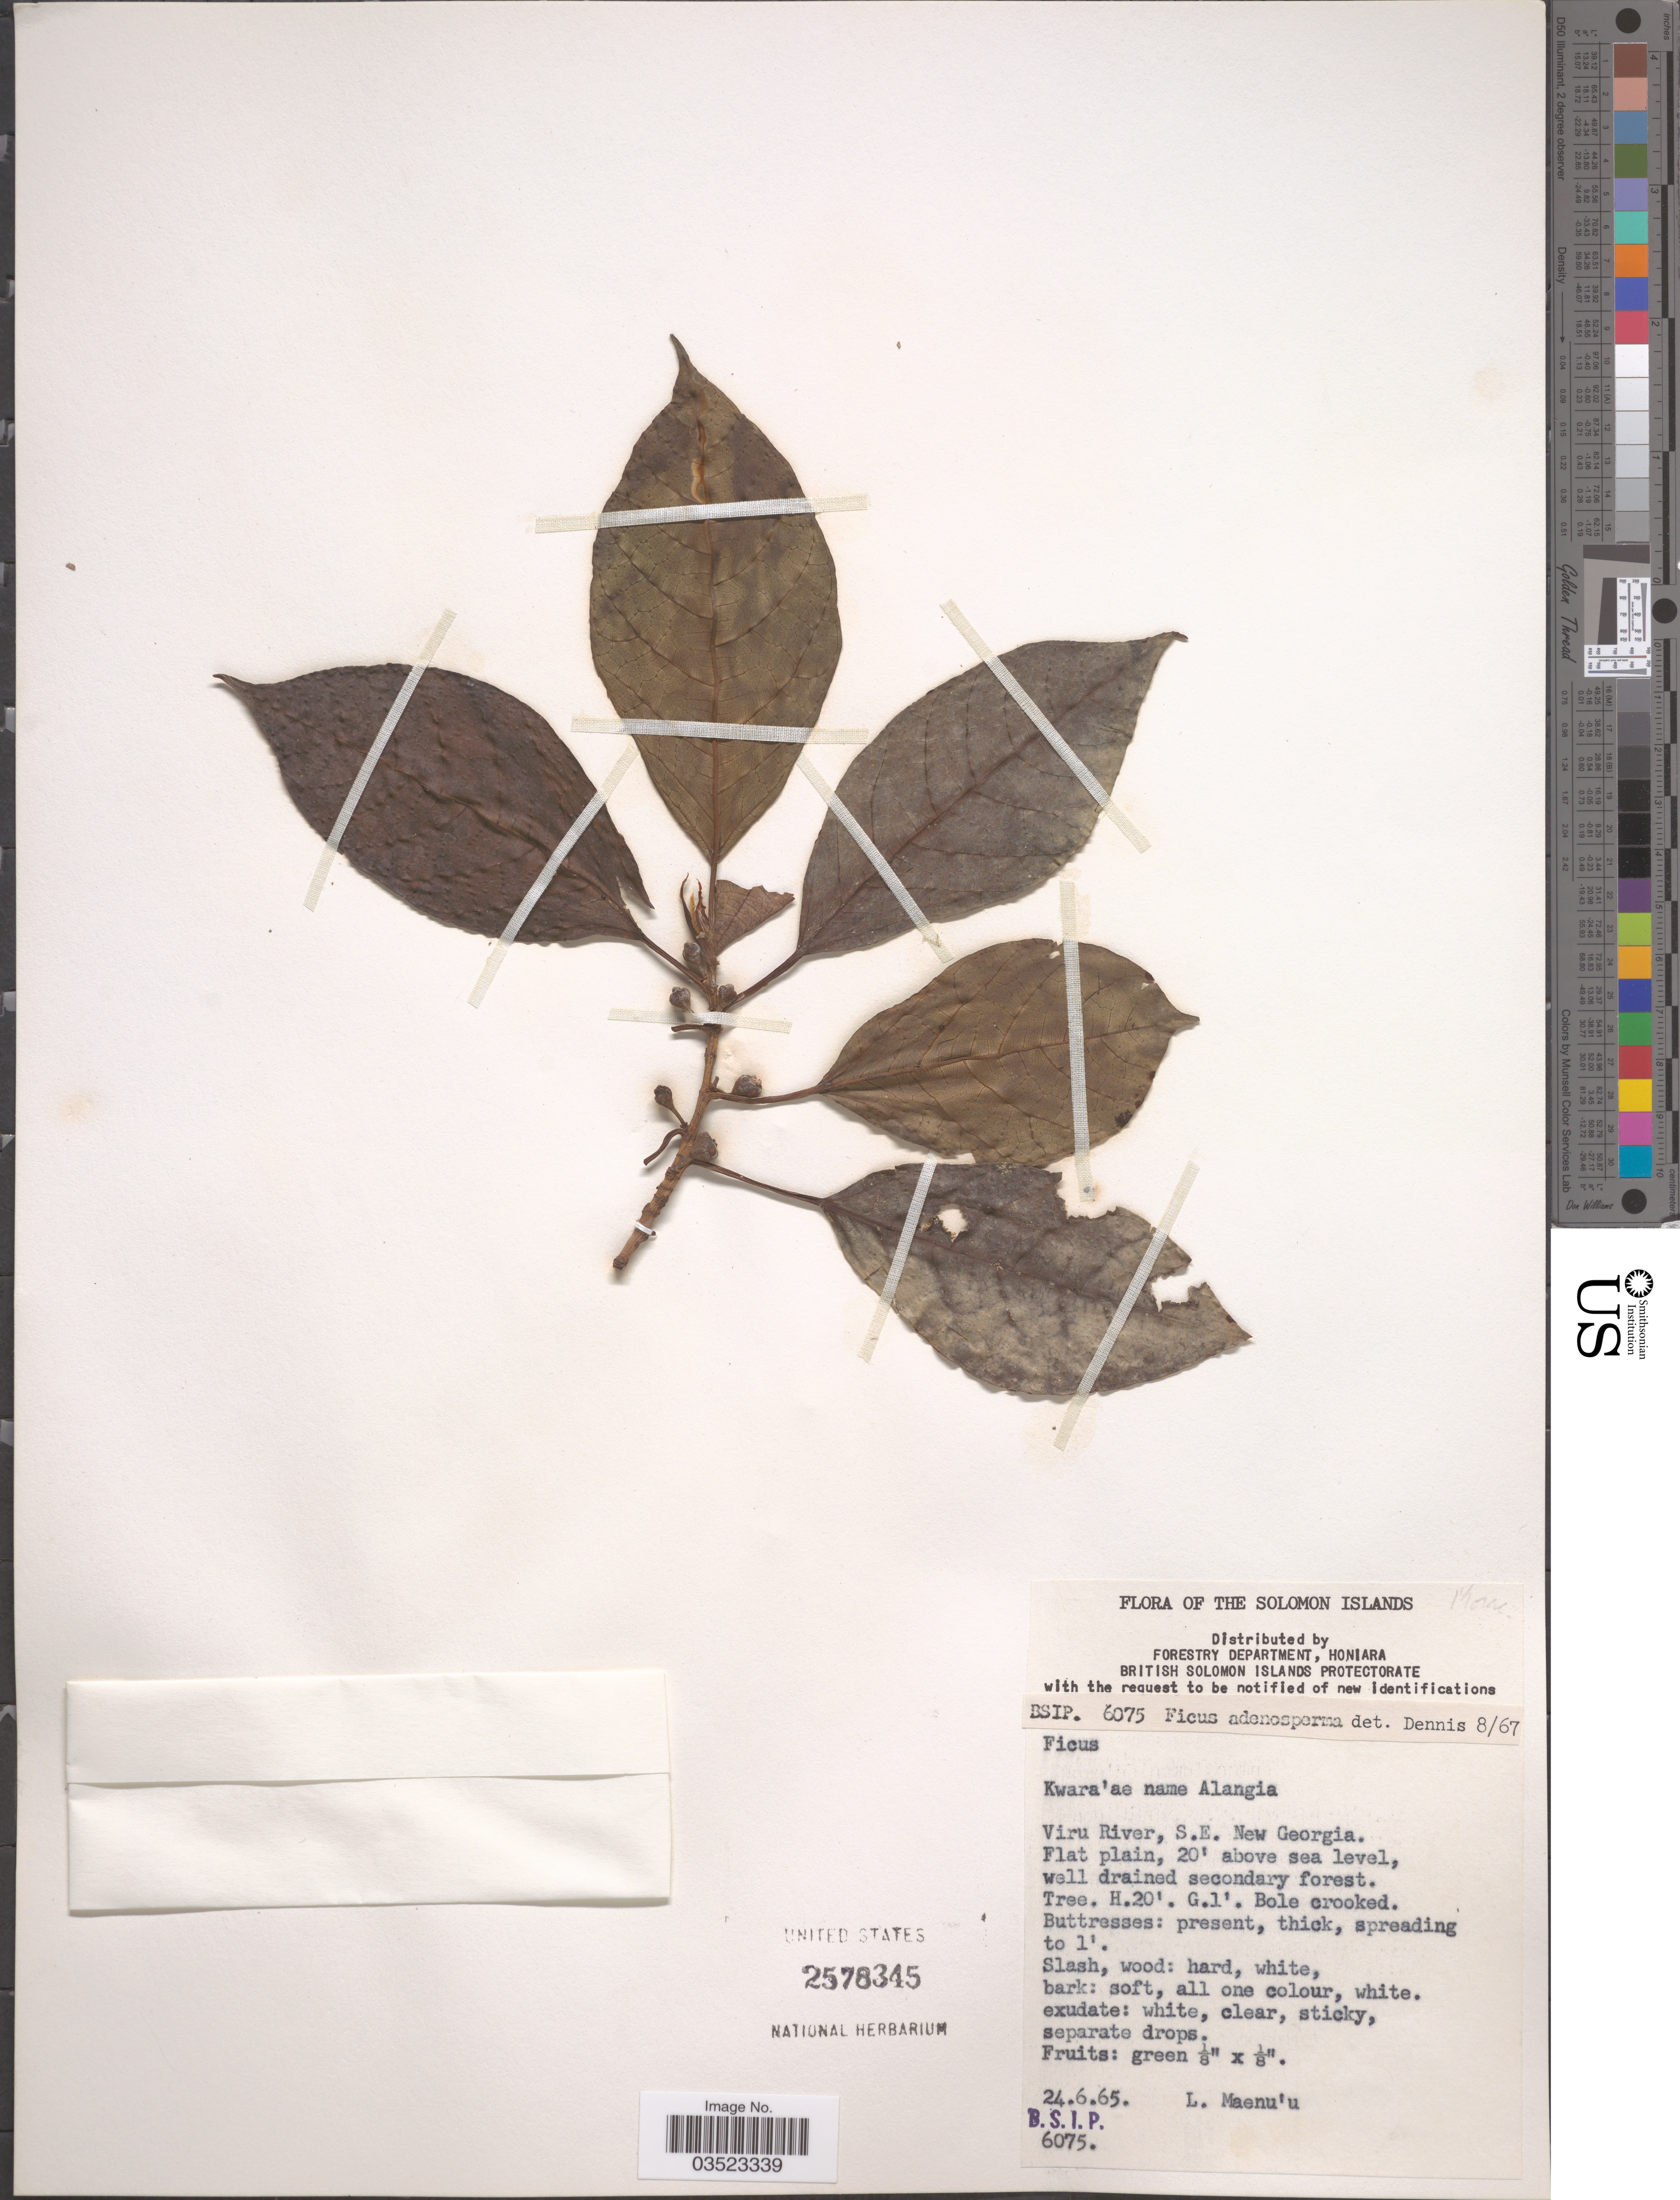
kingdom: Plantae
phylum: Tracheophyta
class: Magnoliopsida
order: Rosales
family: Moraceae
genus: Ficus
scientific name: Ficus adenosperma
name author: Miq.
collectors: L. Maenu'u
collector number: BSIP6075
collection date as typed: Transcribed d/m/y: 24/6/65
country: Solomon Islands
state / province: Solomon Islands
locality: Viru River, S.E. New Georgia.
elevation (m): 6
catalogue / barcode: US 2578345